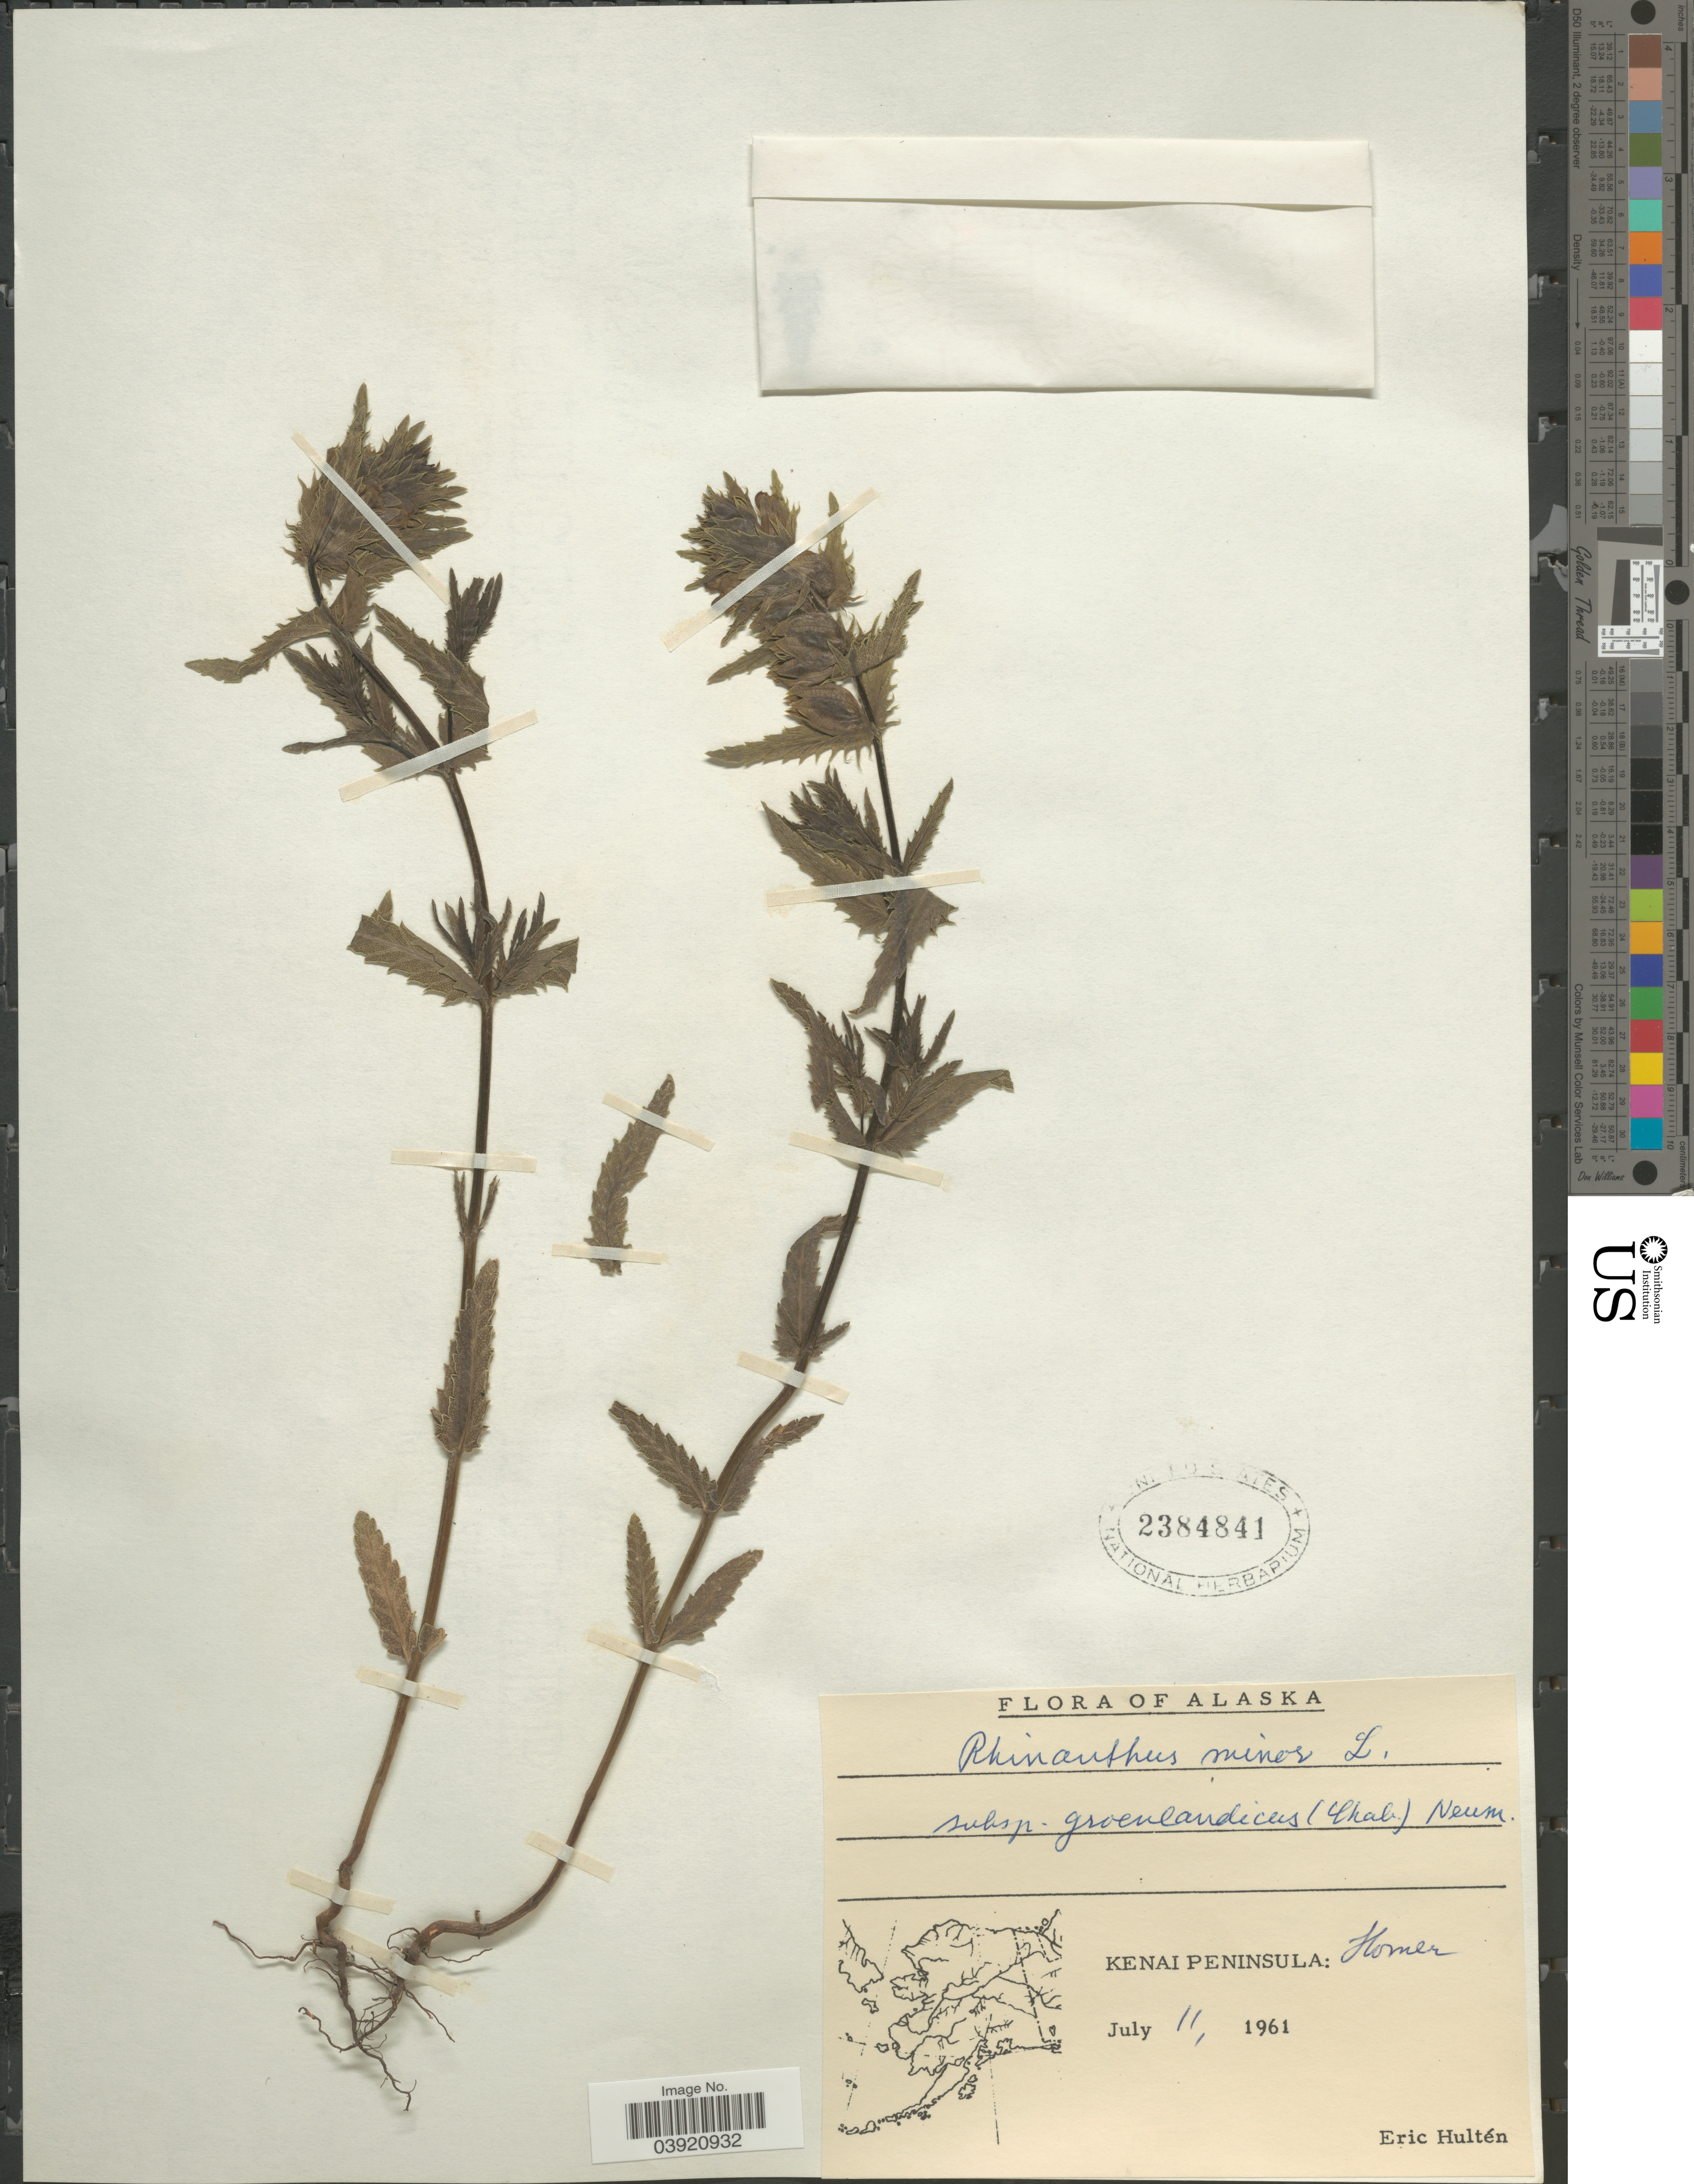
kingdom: Plantae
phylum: Tracheophyta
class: Magnoliopsida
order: Lamiales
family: Orobanchaceae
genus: Rhinanthus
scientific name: Rhinanthus major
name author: L.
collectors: E. G. Hultén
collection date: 1961-07-11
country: United States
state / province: Alaska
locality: Kenai Peninsula: Homer.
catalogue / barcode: US 2384841